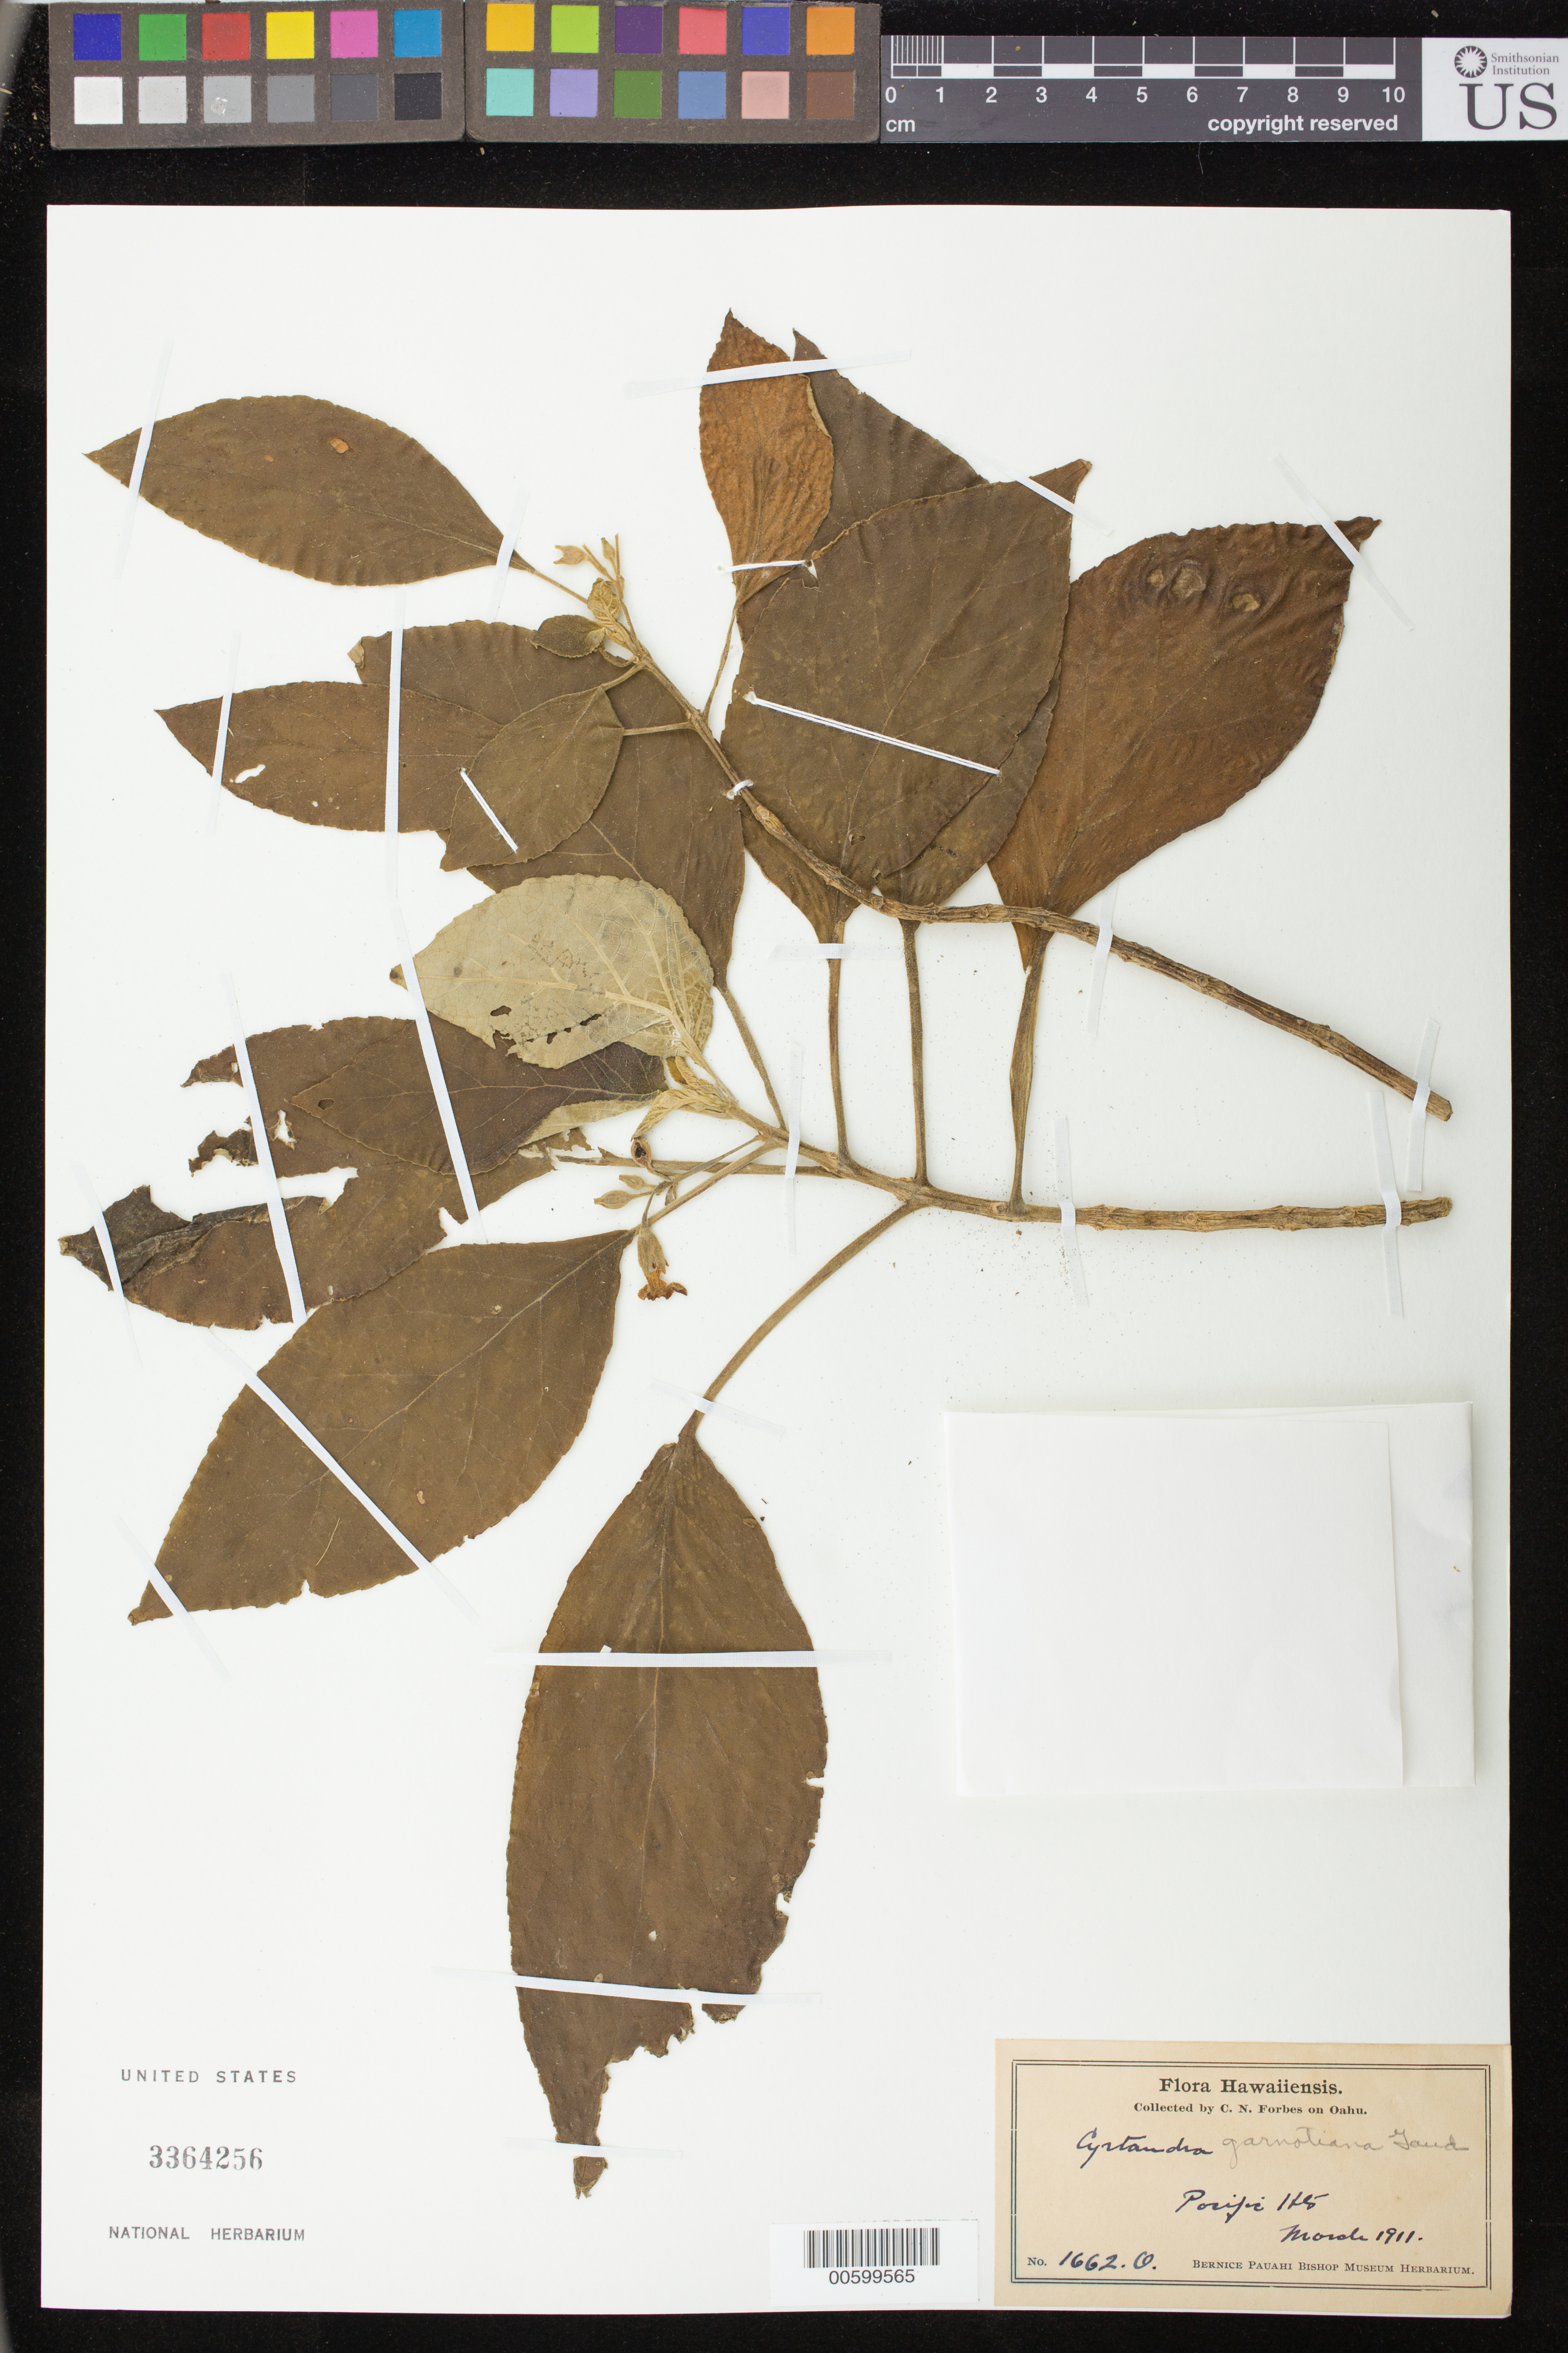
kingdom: Plantae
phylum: Tracheophyta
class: Magnoliopsida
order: Lamiales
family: Gesneriaceae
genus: Cyrtandra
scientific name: Cyrtandra garnotiana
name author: Gaudich.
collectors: C. N. Forbes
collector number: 1662.O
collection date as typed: Mar 1911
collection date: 1911-03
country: United States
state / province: Hawaii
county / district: Honolulu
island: Oahu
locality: Pacific Iles.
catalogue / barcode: US 3364256